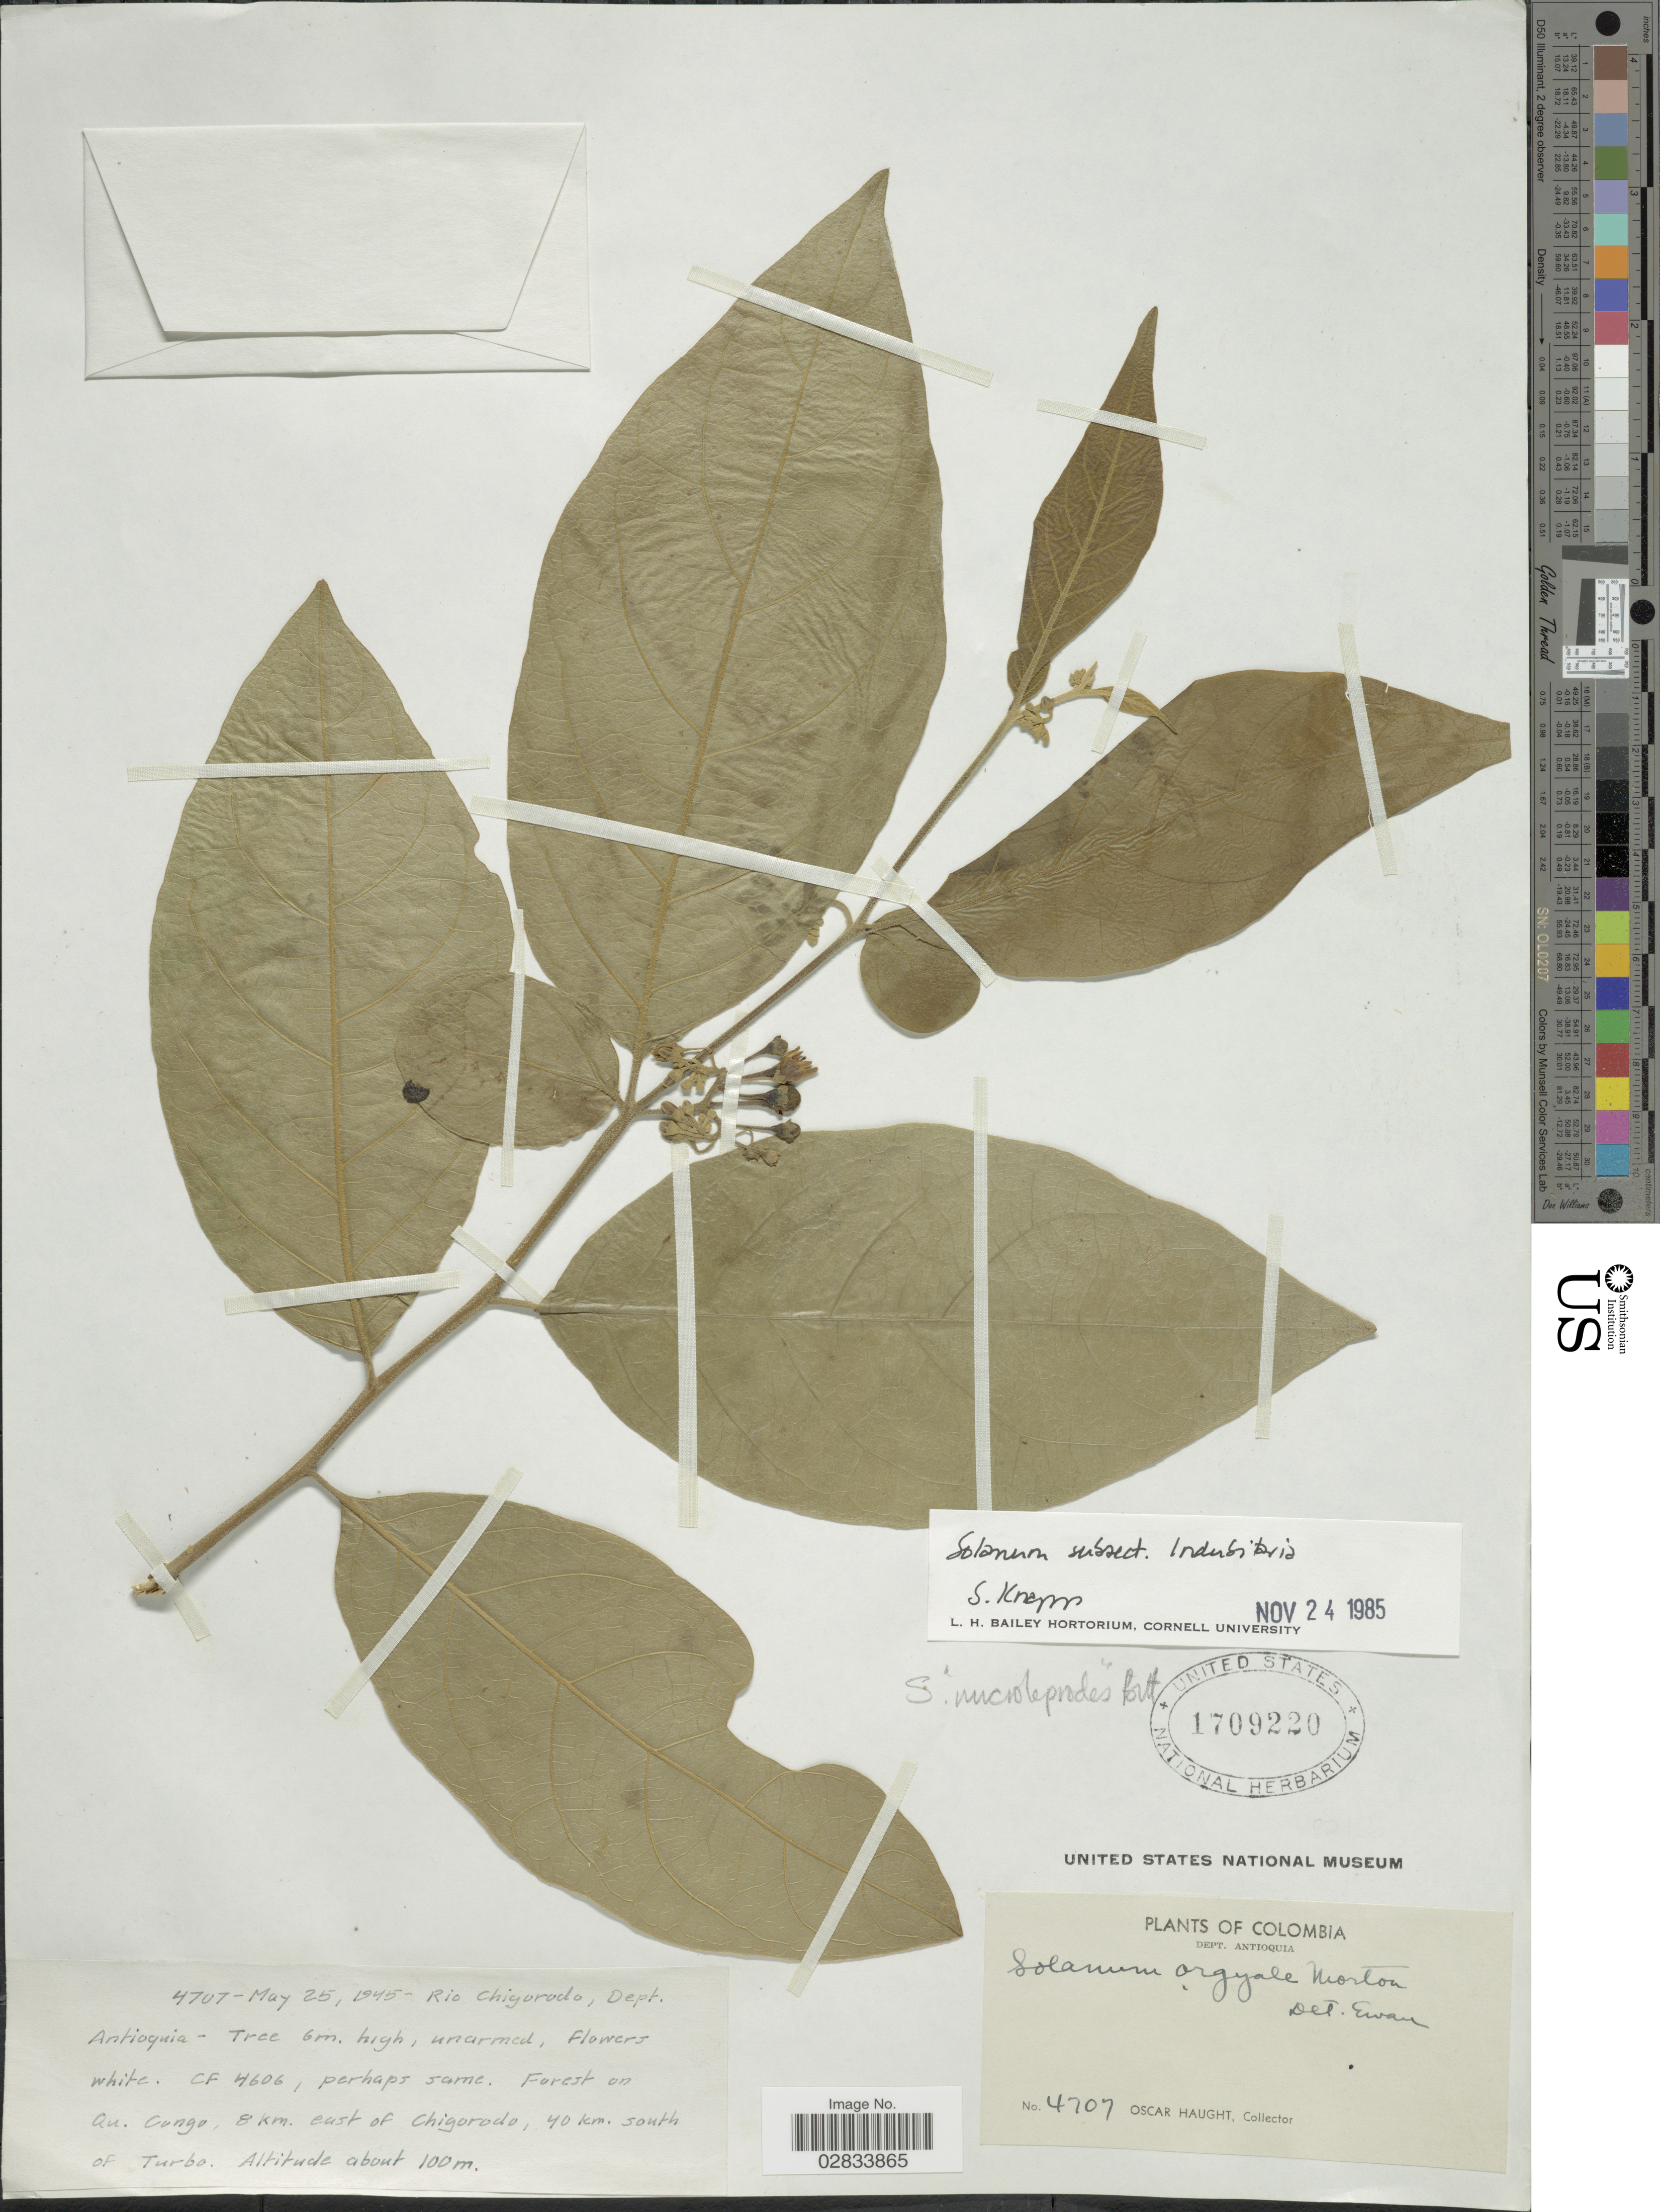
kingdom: Plantae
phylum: Tracheophyta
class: Magnoliopsida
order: Solanales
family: Solanaceae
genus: Solanum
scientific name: Solanum microleprodes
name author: Bitter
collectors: O. Haught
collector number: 4707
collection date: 1945-05-25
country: Colombia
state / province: Antioquia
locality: Dept. Antioquia, Rio Chigorodo, Forest on Qu. Cungu, 8 km. east of Chigorodo, 40 km. south of Turbo.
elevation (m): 100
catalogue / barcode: US 1709220